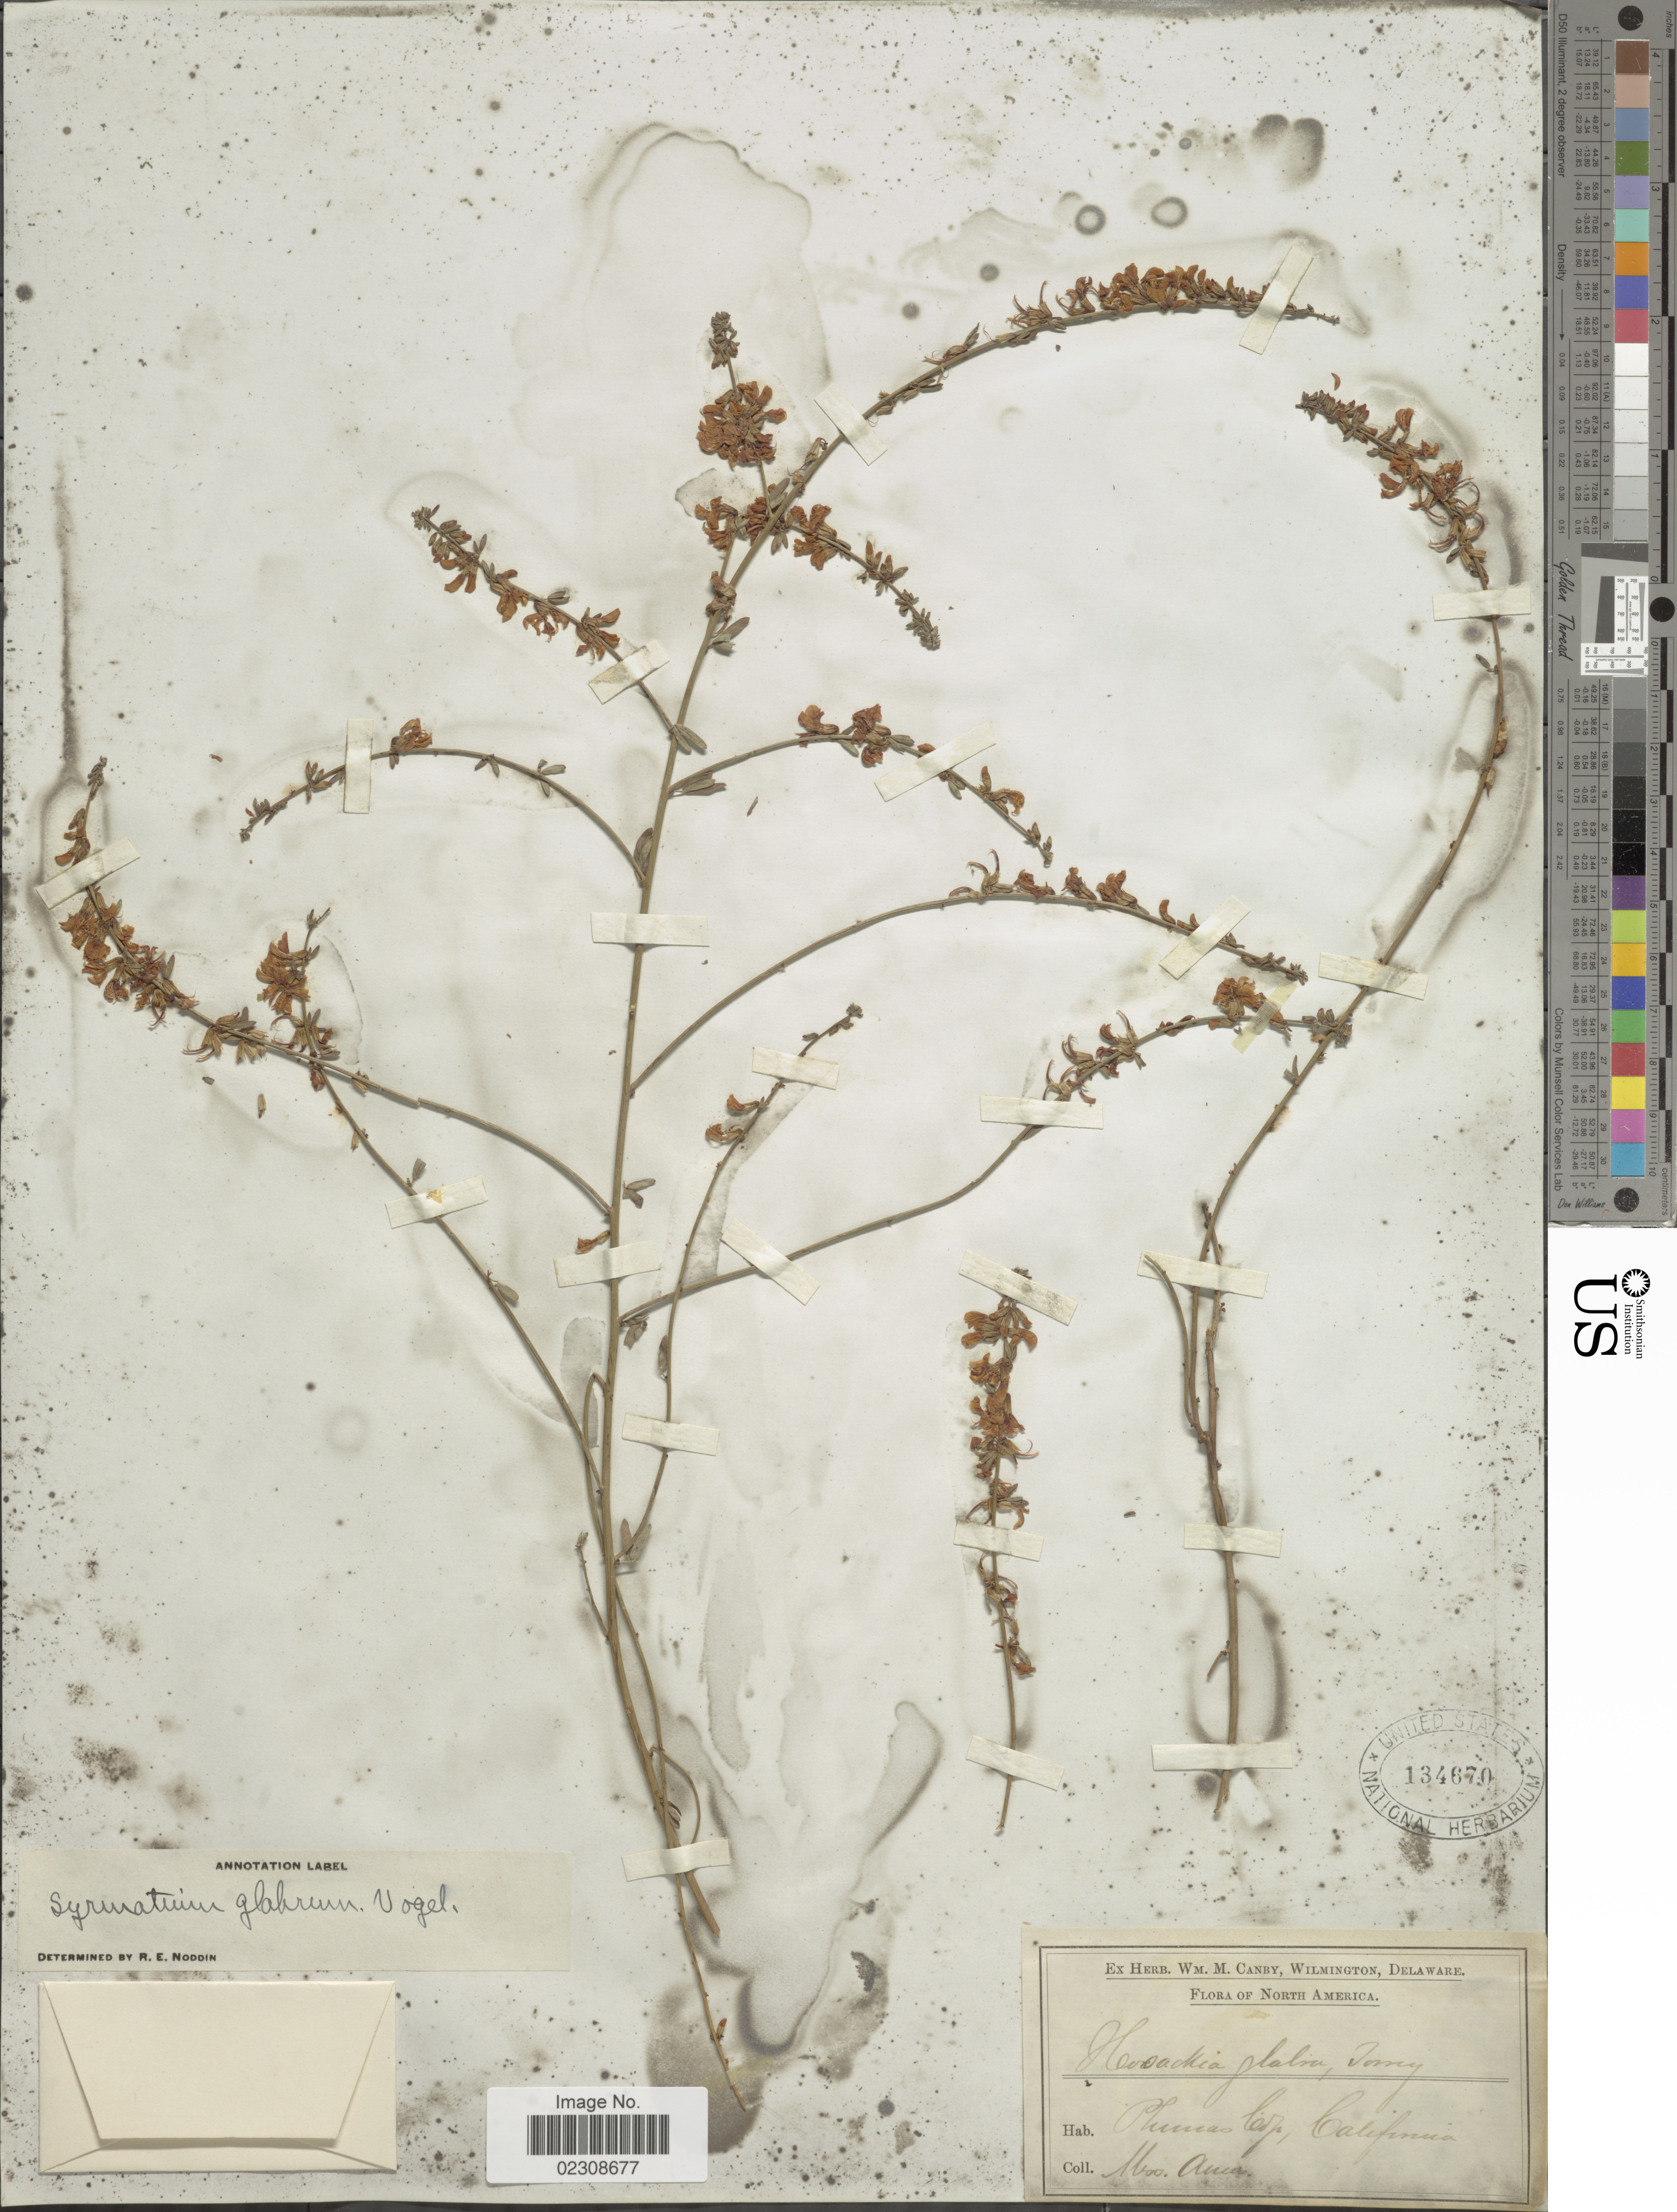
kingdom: Plantae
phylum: Tracheophyta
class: Magnoliopsida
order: Fabales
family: Fabaceae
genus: Syrmatium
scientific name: Syrmatium glabrum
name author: Vogel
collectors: -- Ames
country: United States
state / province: California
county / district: Plumas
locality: Plumas Co.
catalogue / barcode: US 134670